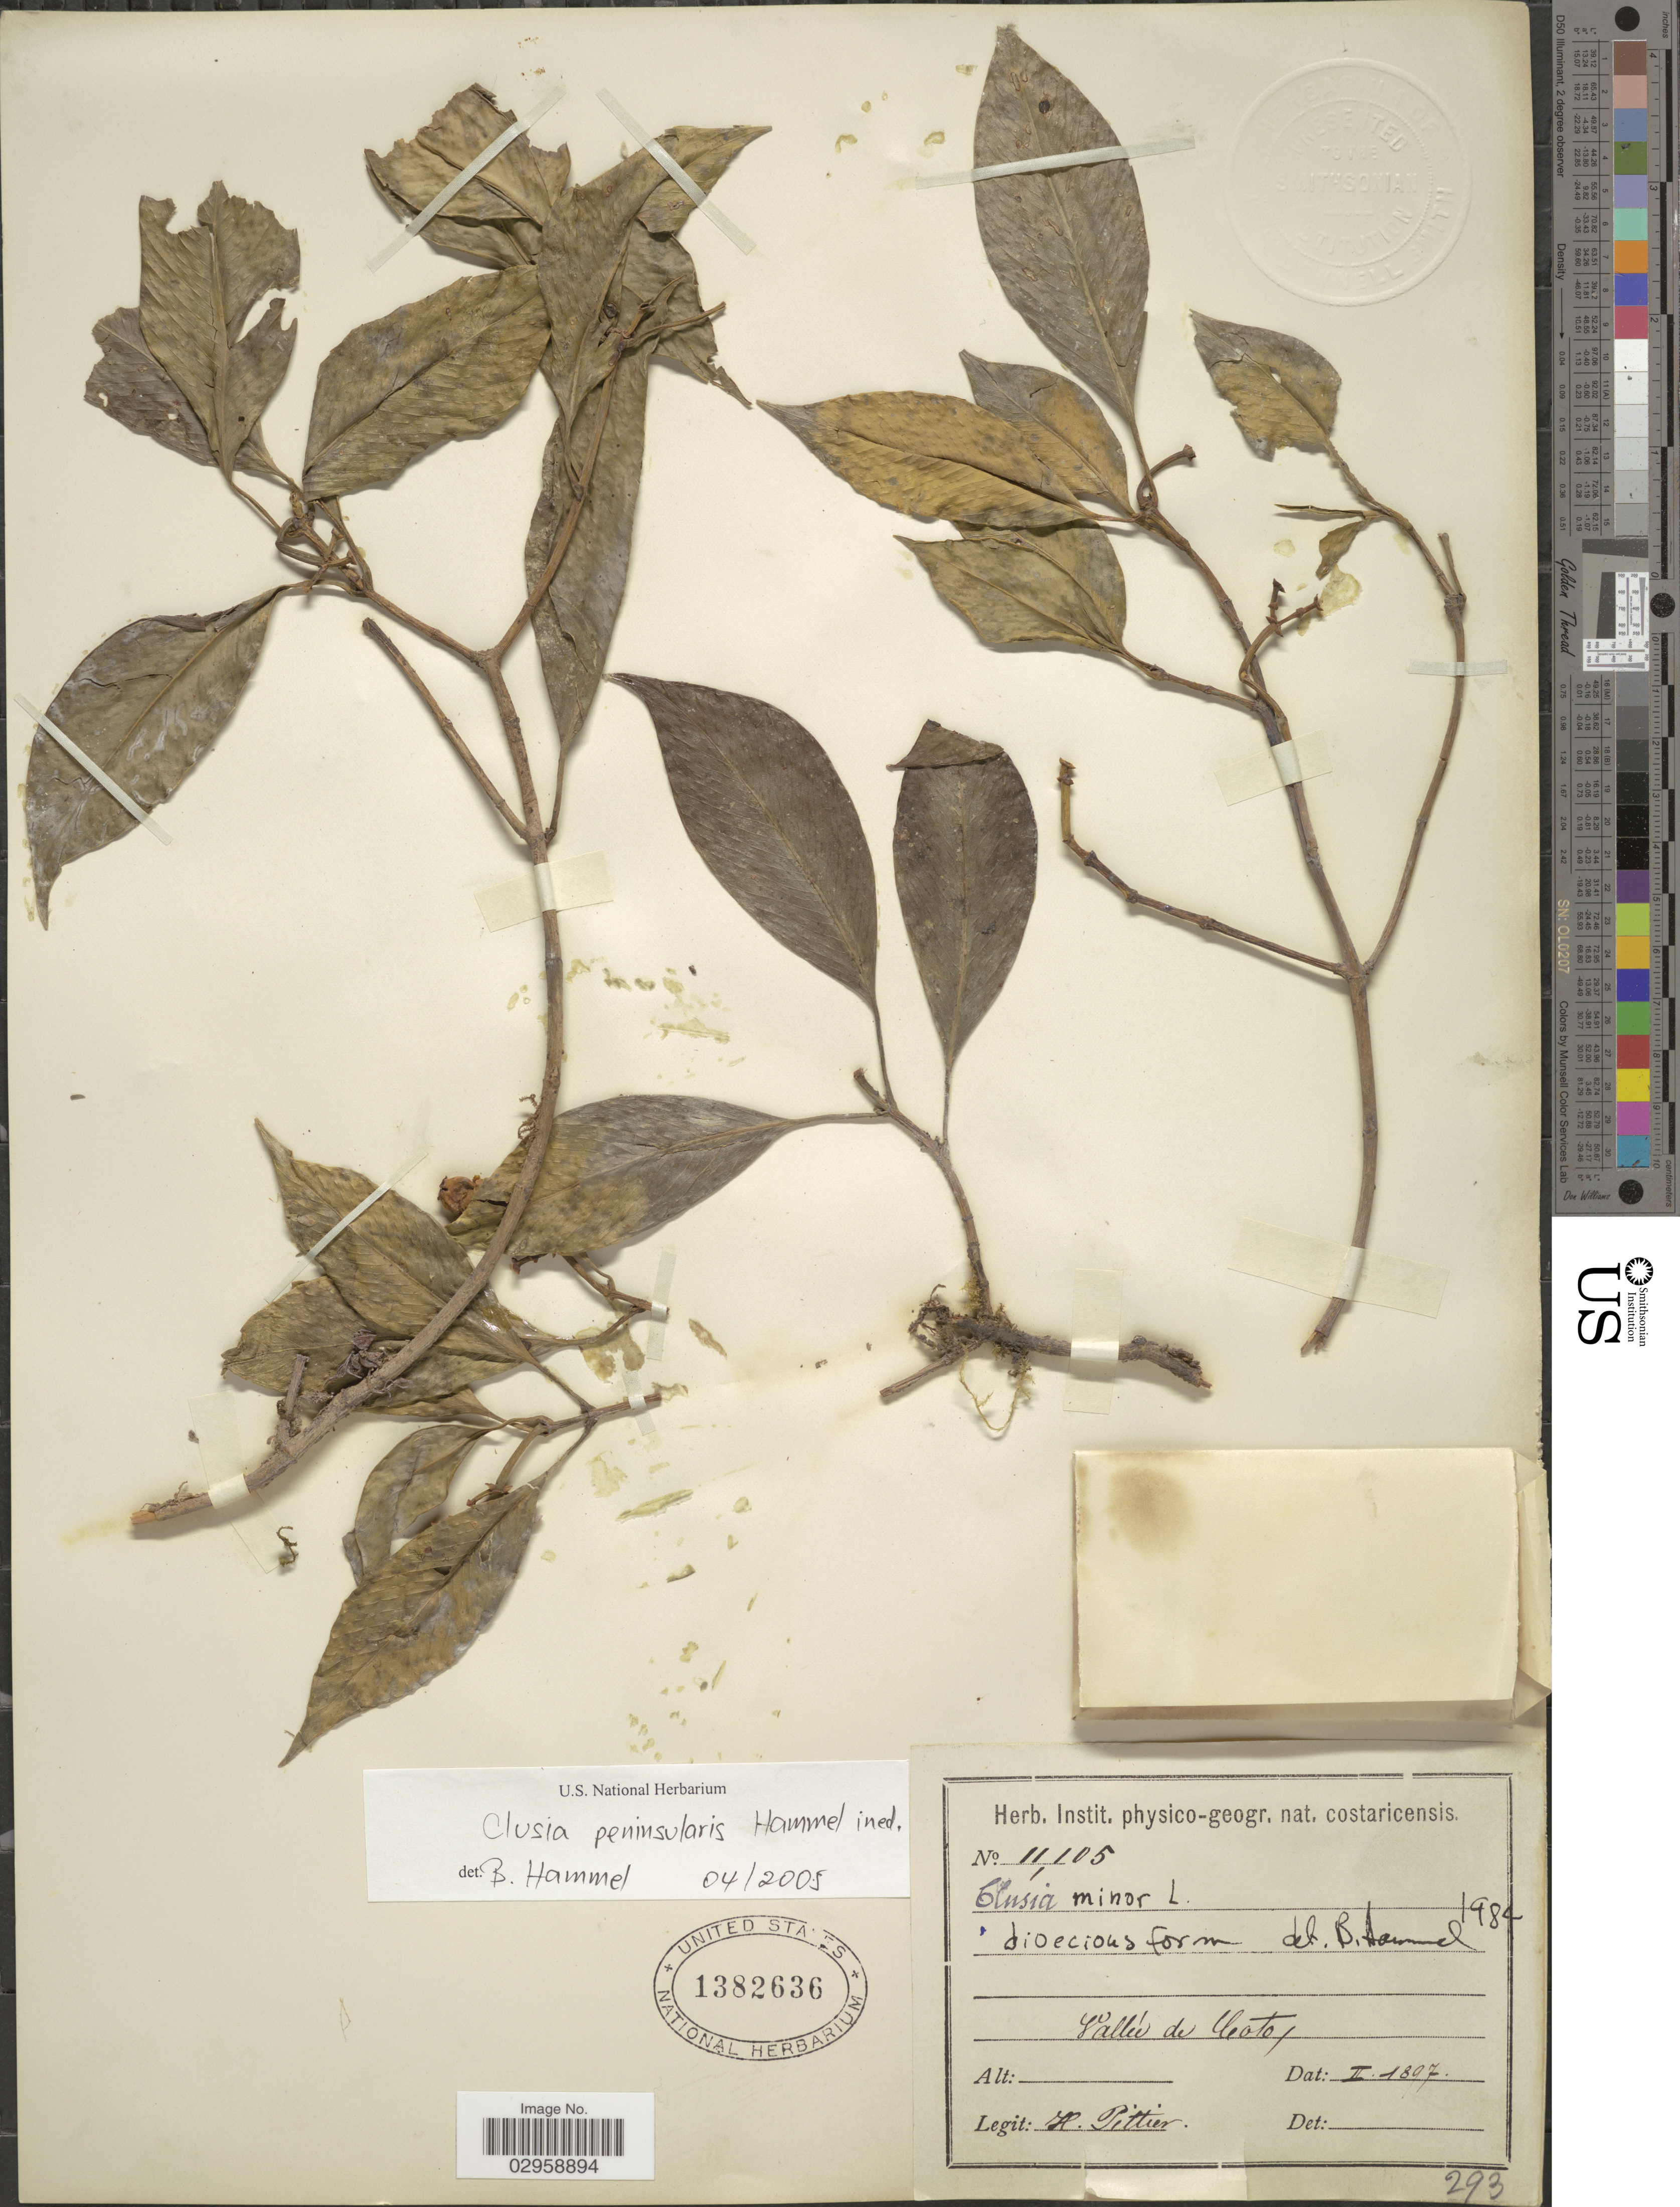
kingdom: Plantae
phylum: Tracheophyta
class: Magnoliopsida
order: Malpighiales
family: Clusiaceae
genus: Clusia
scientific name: Clusia peninsularis Hammel, ined.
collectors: H. F. Pittier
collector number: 11105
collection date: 1897-02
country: Costa Rica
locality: Vallée de Coto.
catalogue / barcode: US 1382636